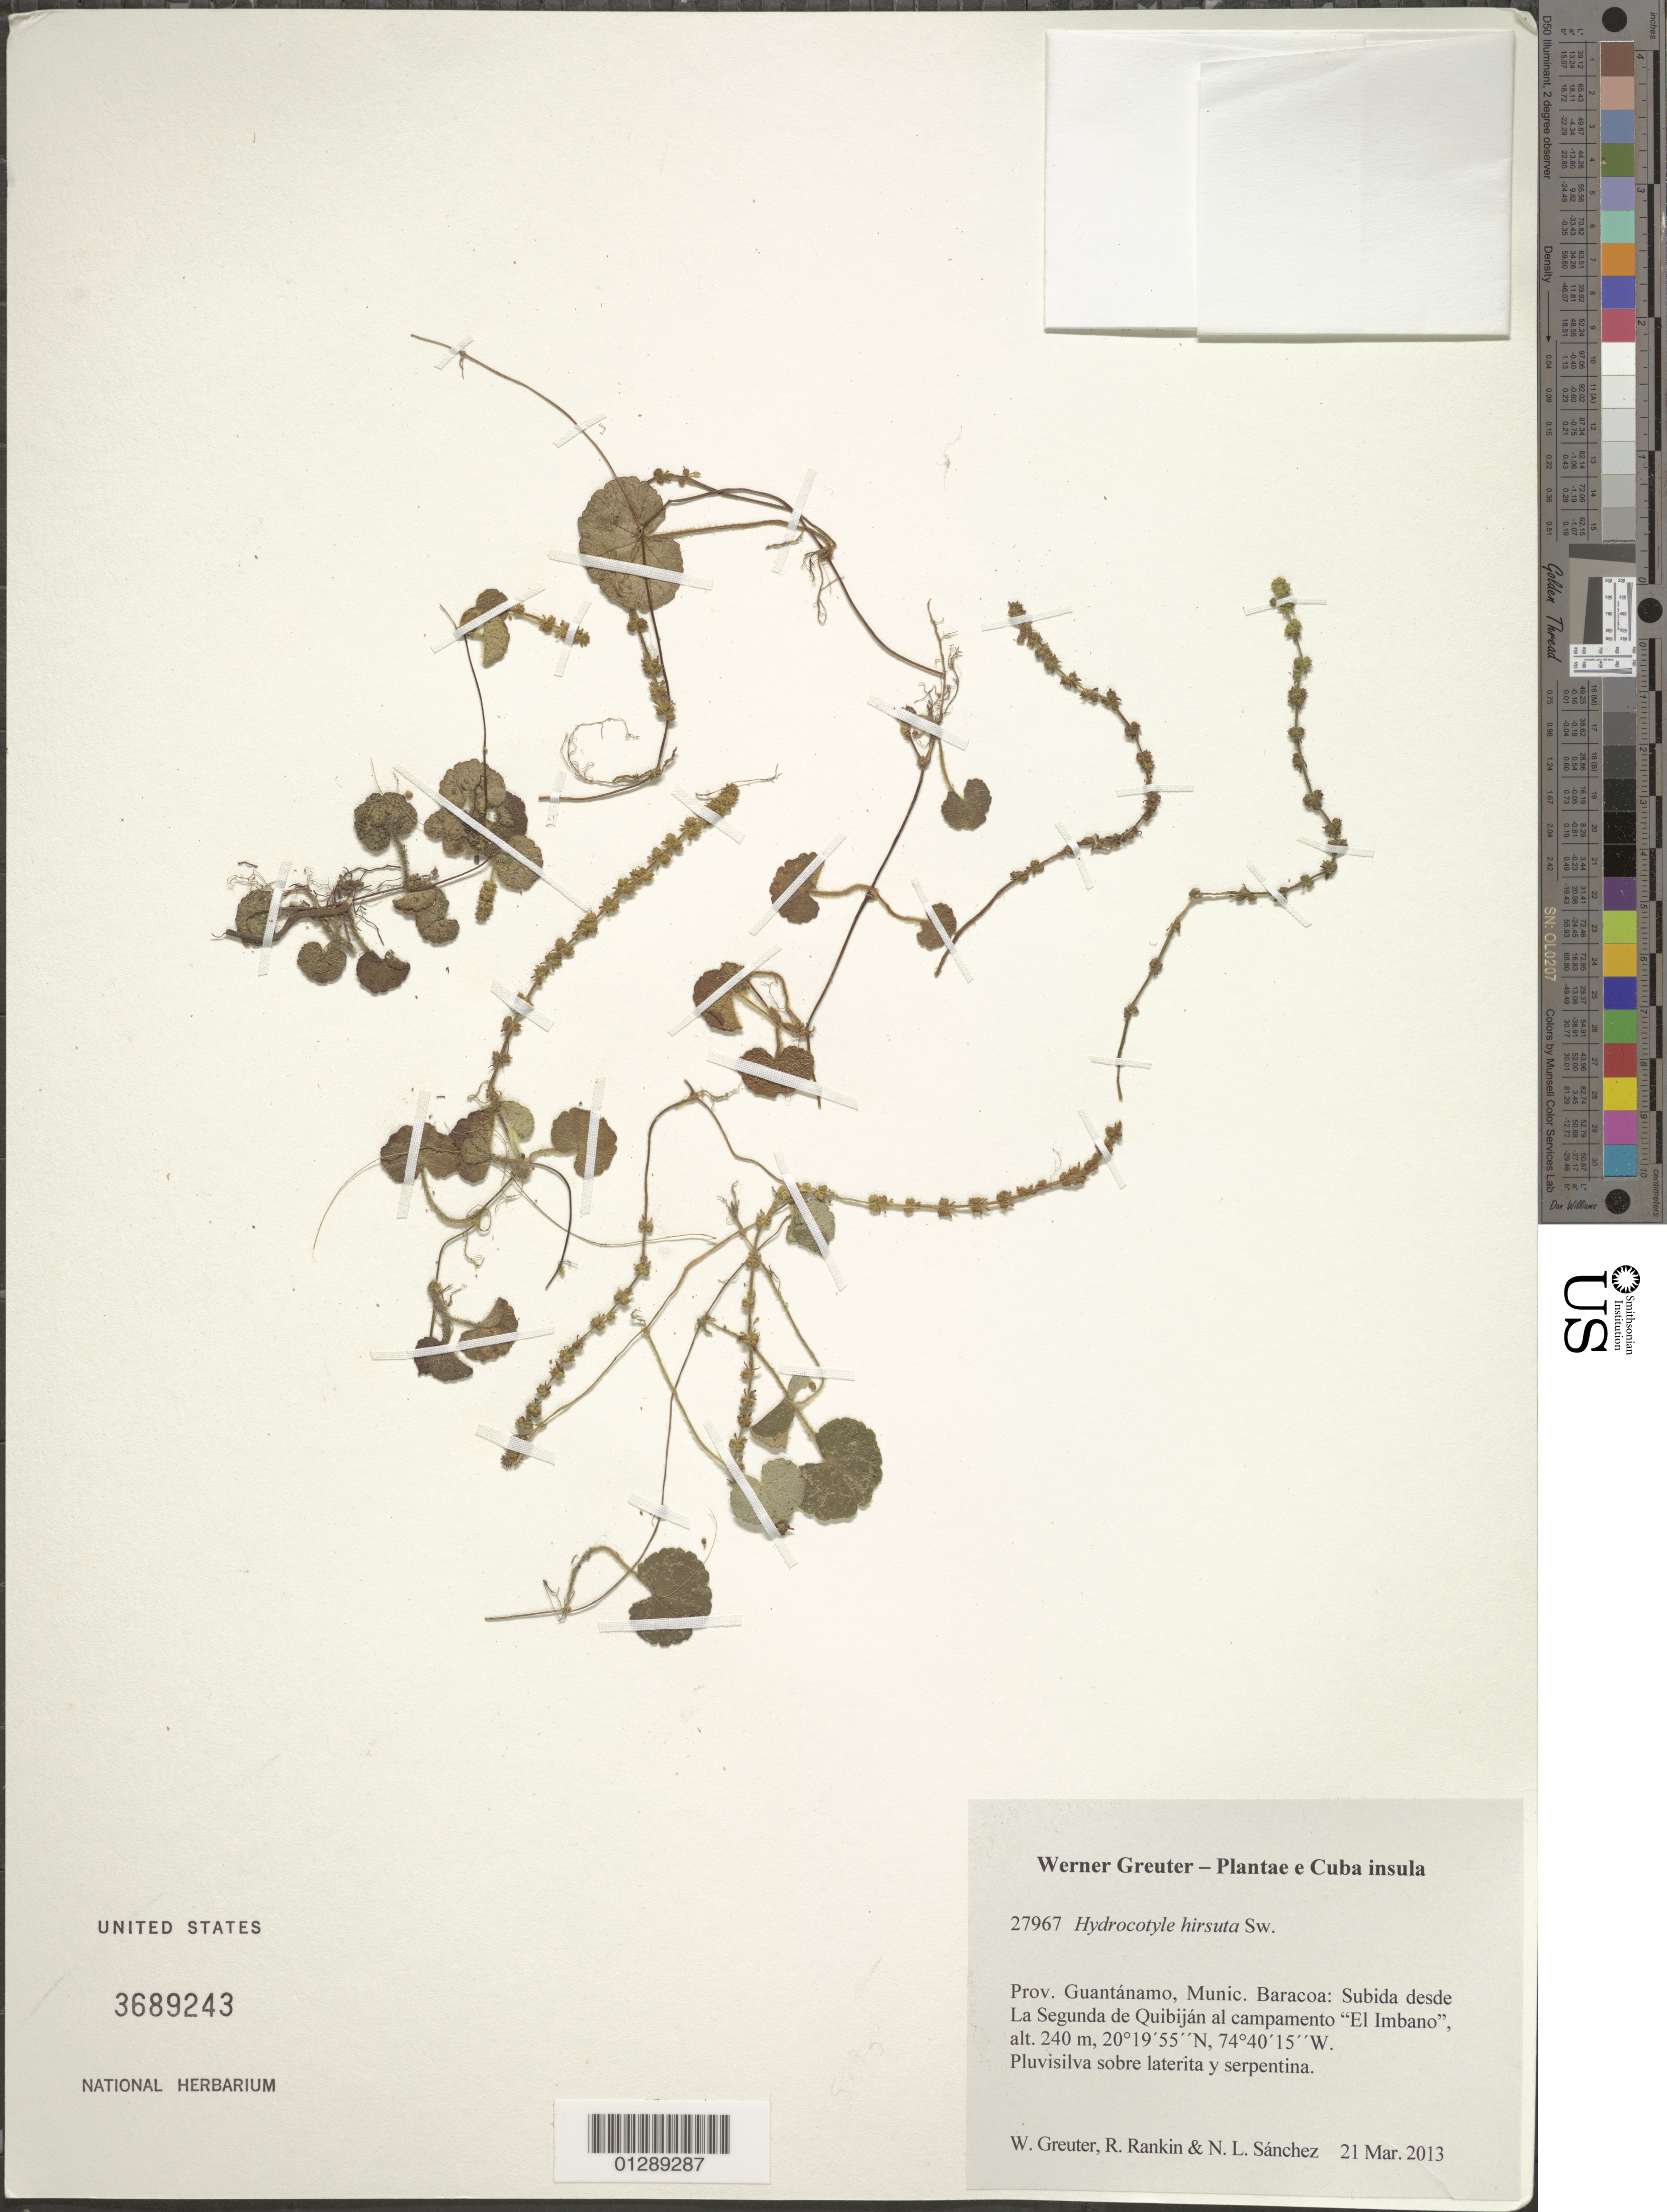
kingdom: Plantae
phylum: Tracheophyta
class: Magnoliopsida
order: Apiales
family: Araliaceae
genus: Hydrocotyle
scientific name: Hydrocotyle hirsuta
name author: Sw.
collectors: W. R. Greuter, R. Rankin Rodriguez & N. Sanchez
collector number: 27967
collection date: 2013-03-21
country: Cuba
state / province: Guantanamo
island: Cuba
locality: Munic. Baracoa: Subida desde La Segunda de Quibiján al campamento "El Imbano".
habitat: Pluvisilva sobre laterita y serpentina.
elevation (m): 240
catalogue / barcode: US 3689243